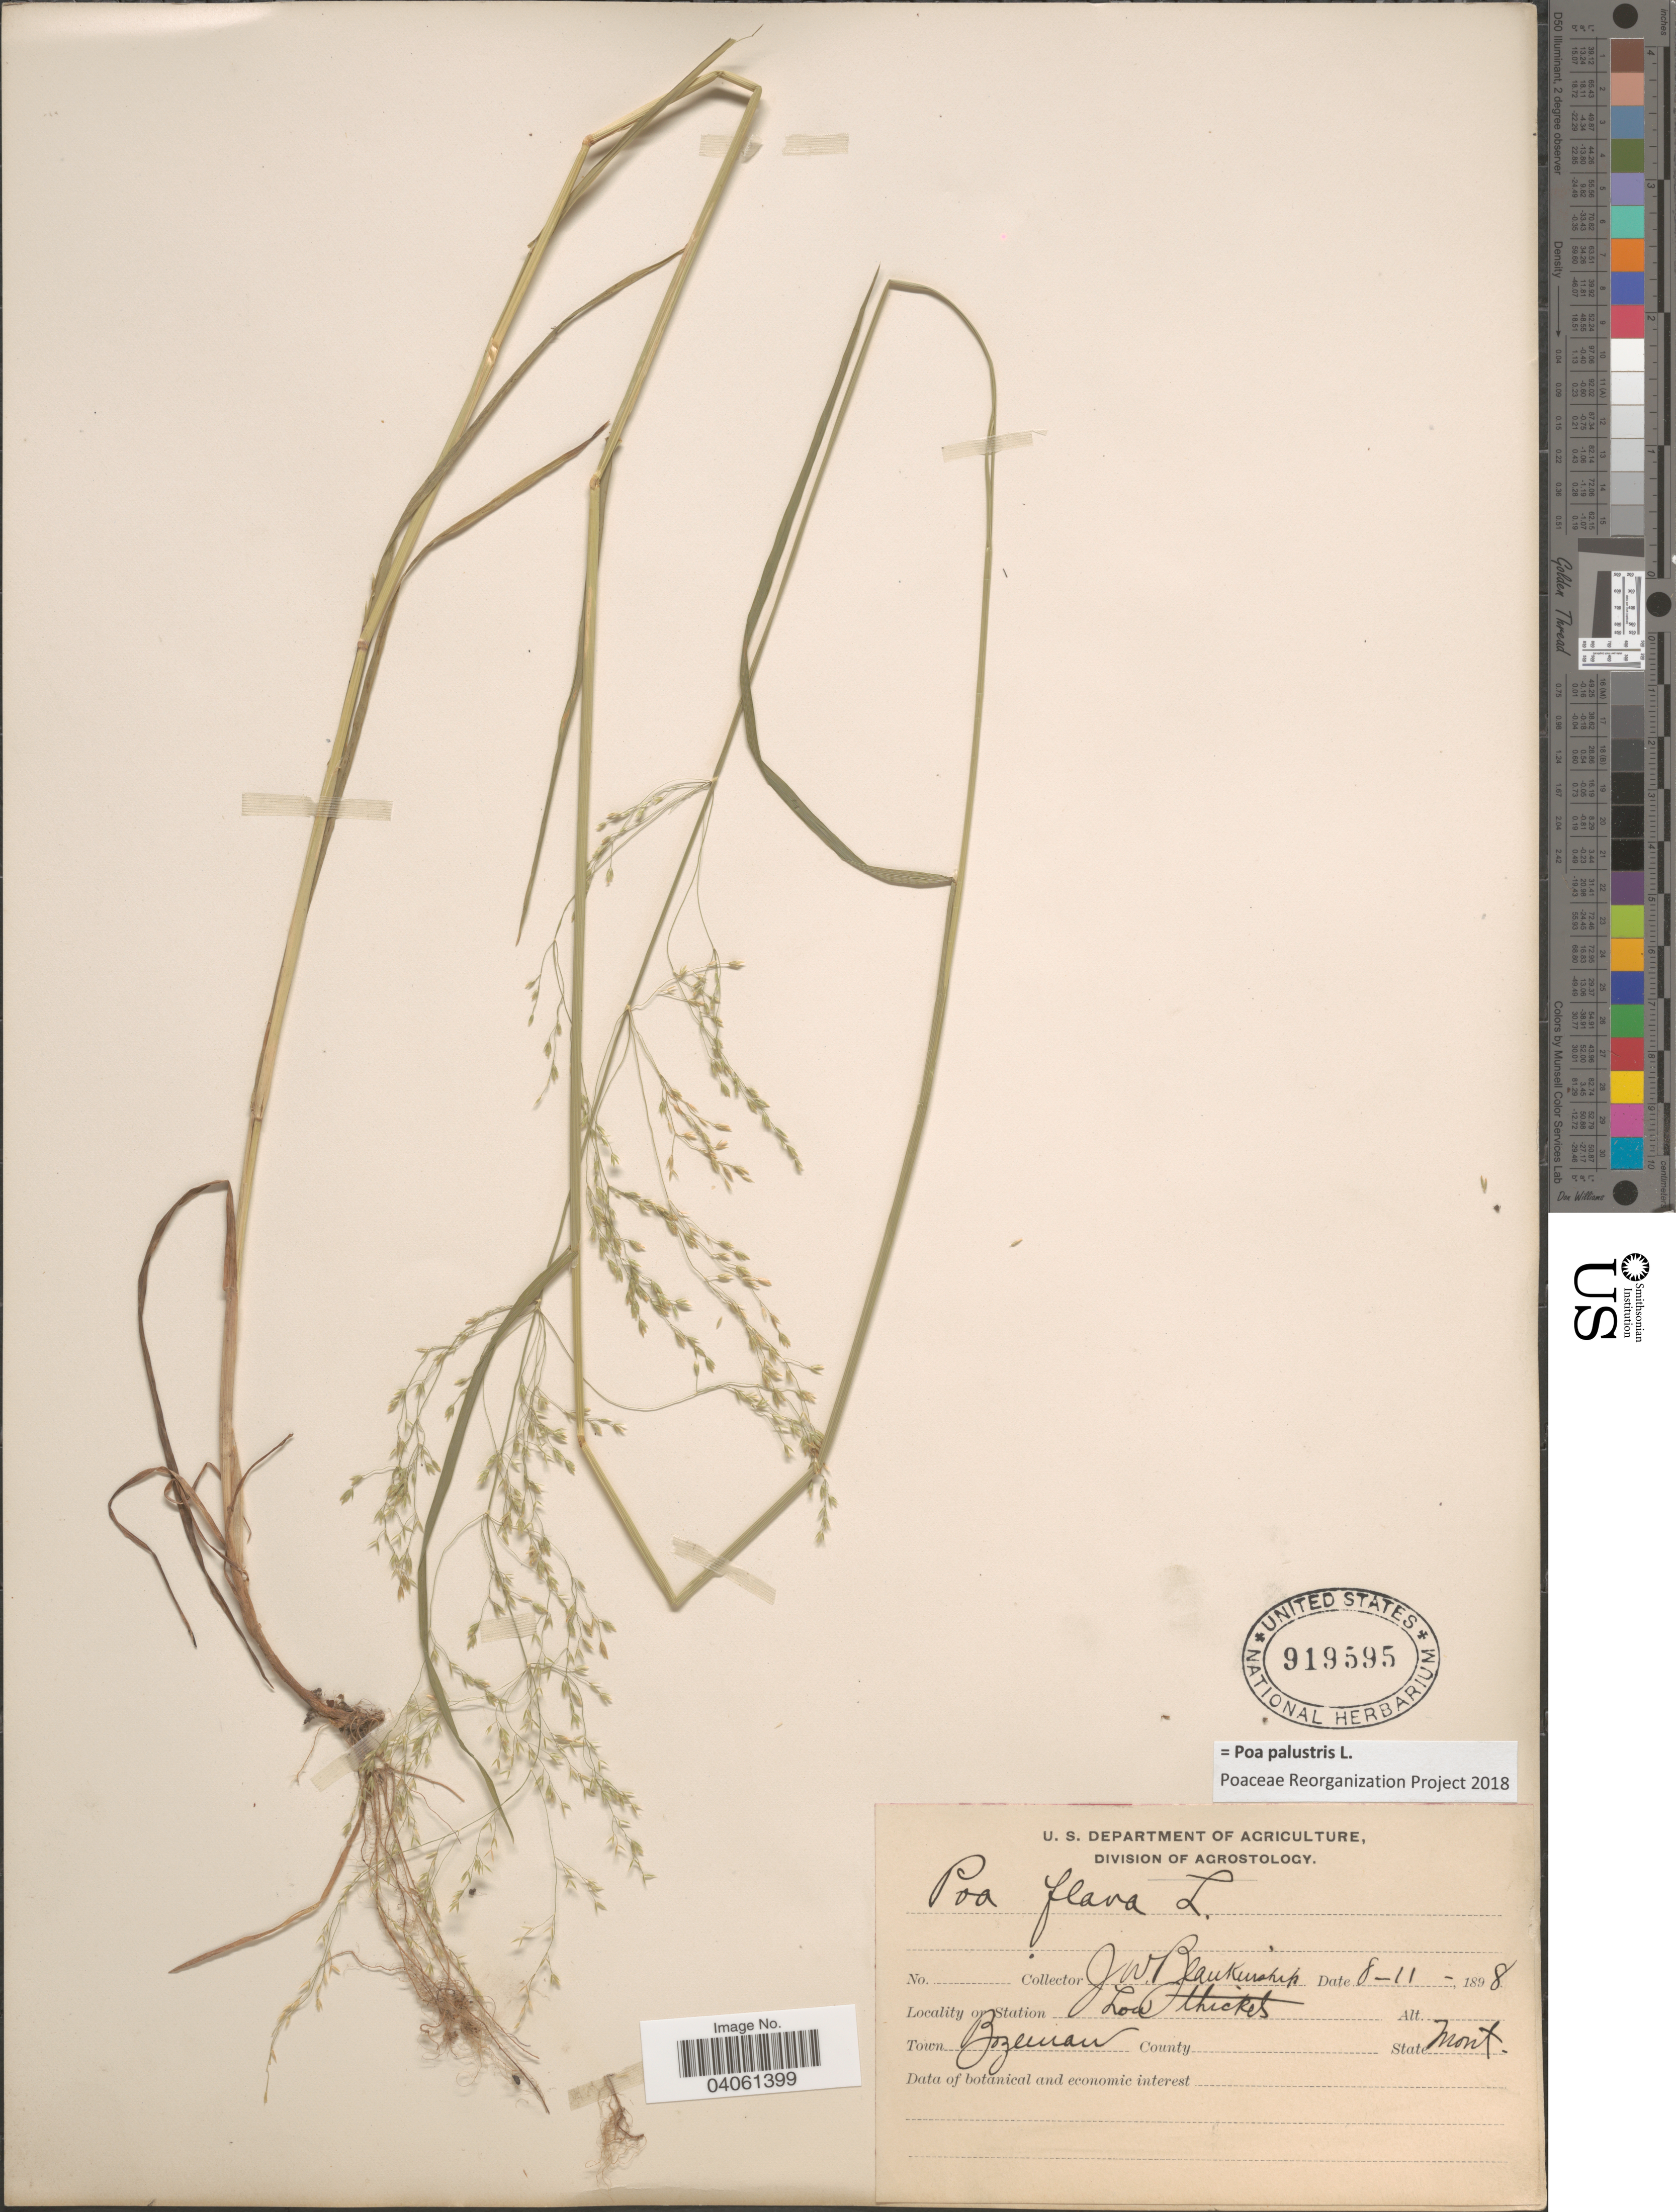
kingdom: Plantae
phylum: Tracheophyta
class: Liliopsida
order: Poales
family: Poaceae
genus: Poa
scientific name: Poa palustris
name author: L.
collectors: J. W. Blankinship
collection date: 1898-08-11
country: United States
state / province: Montana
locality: Station Low thickets. Town Bozeman.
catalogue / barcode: US 919595